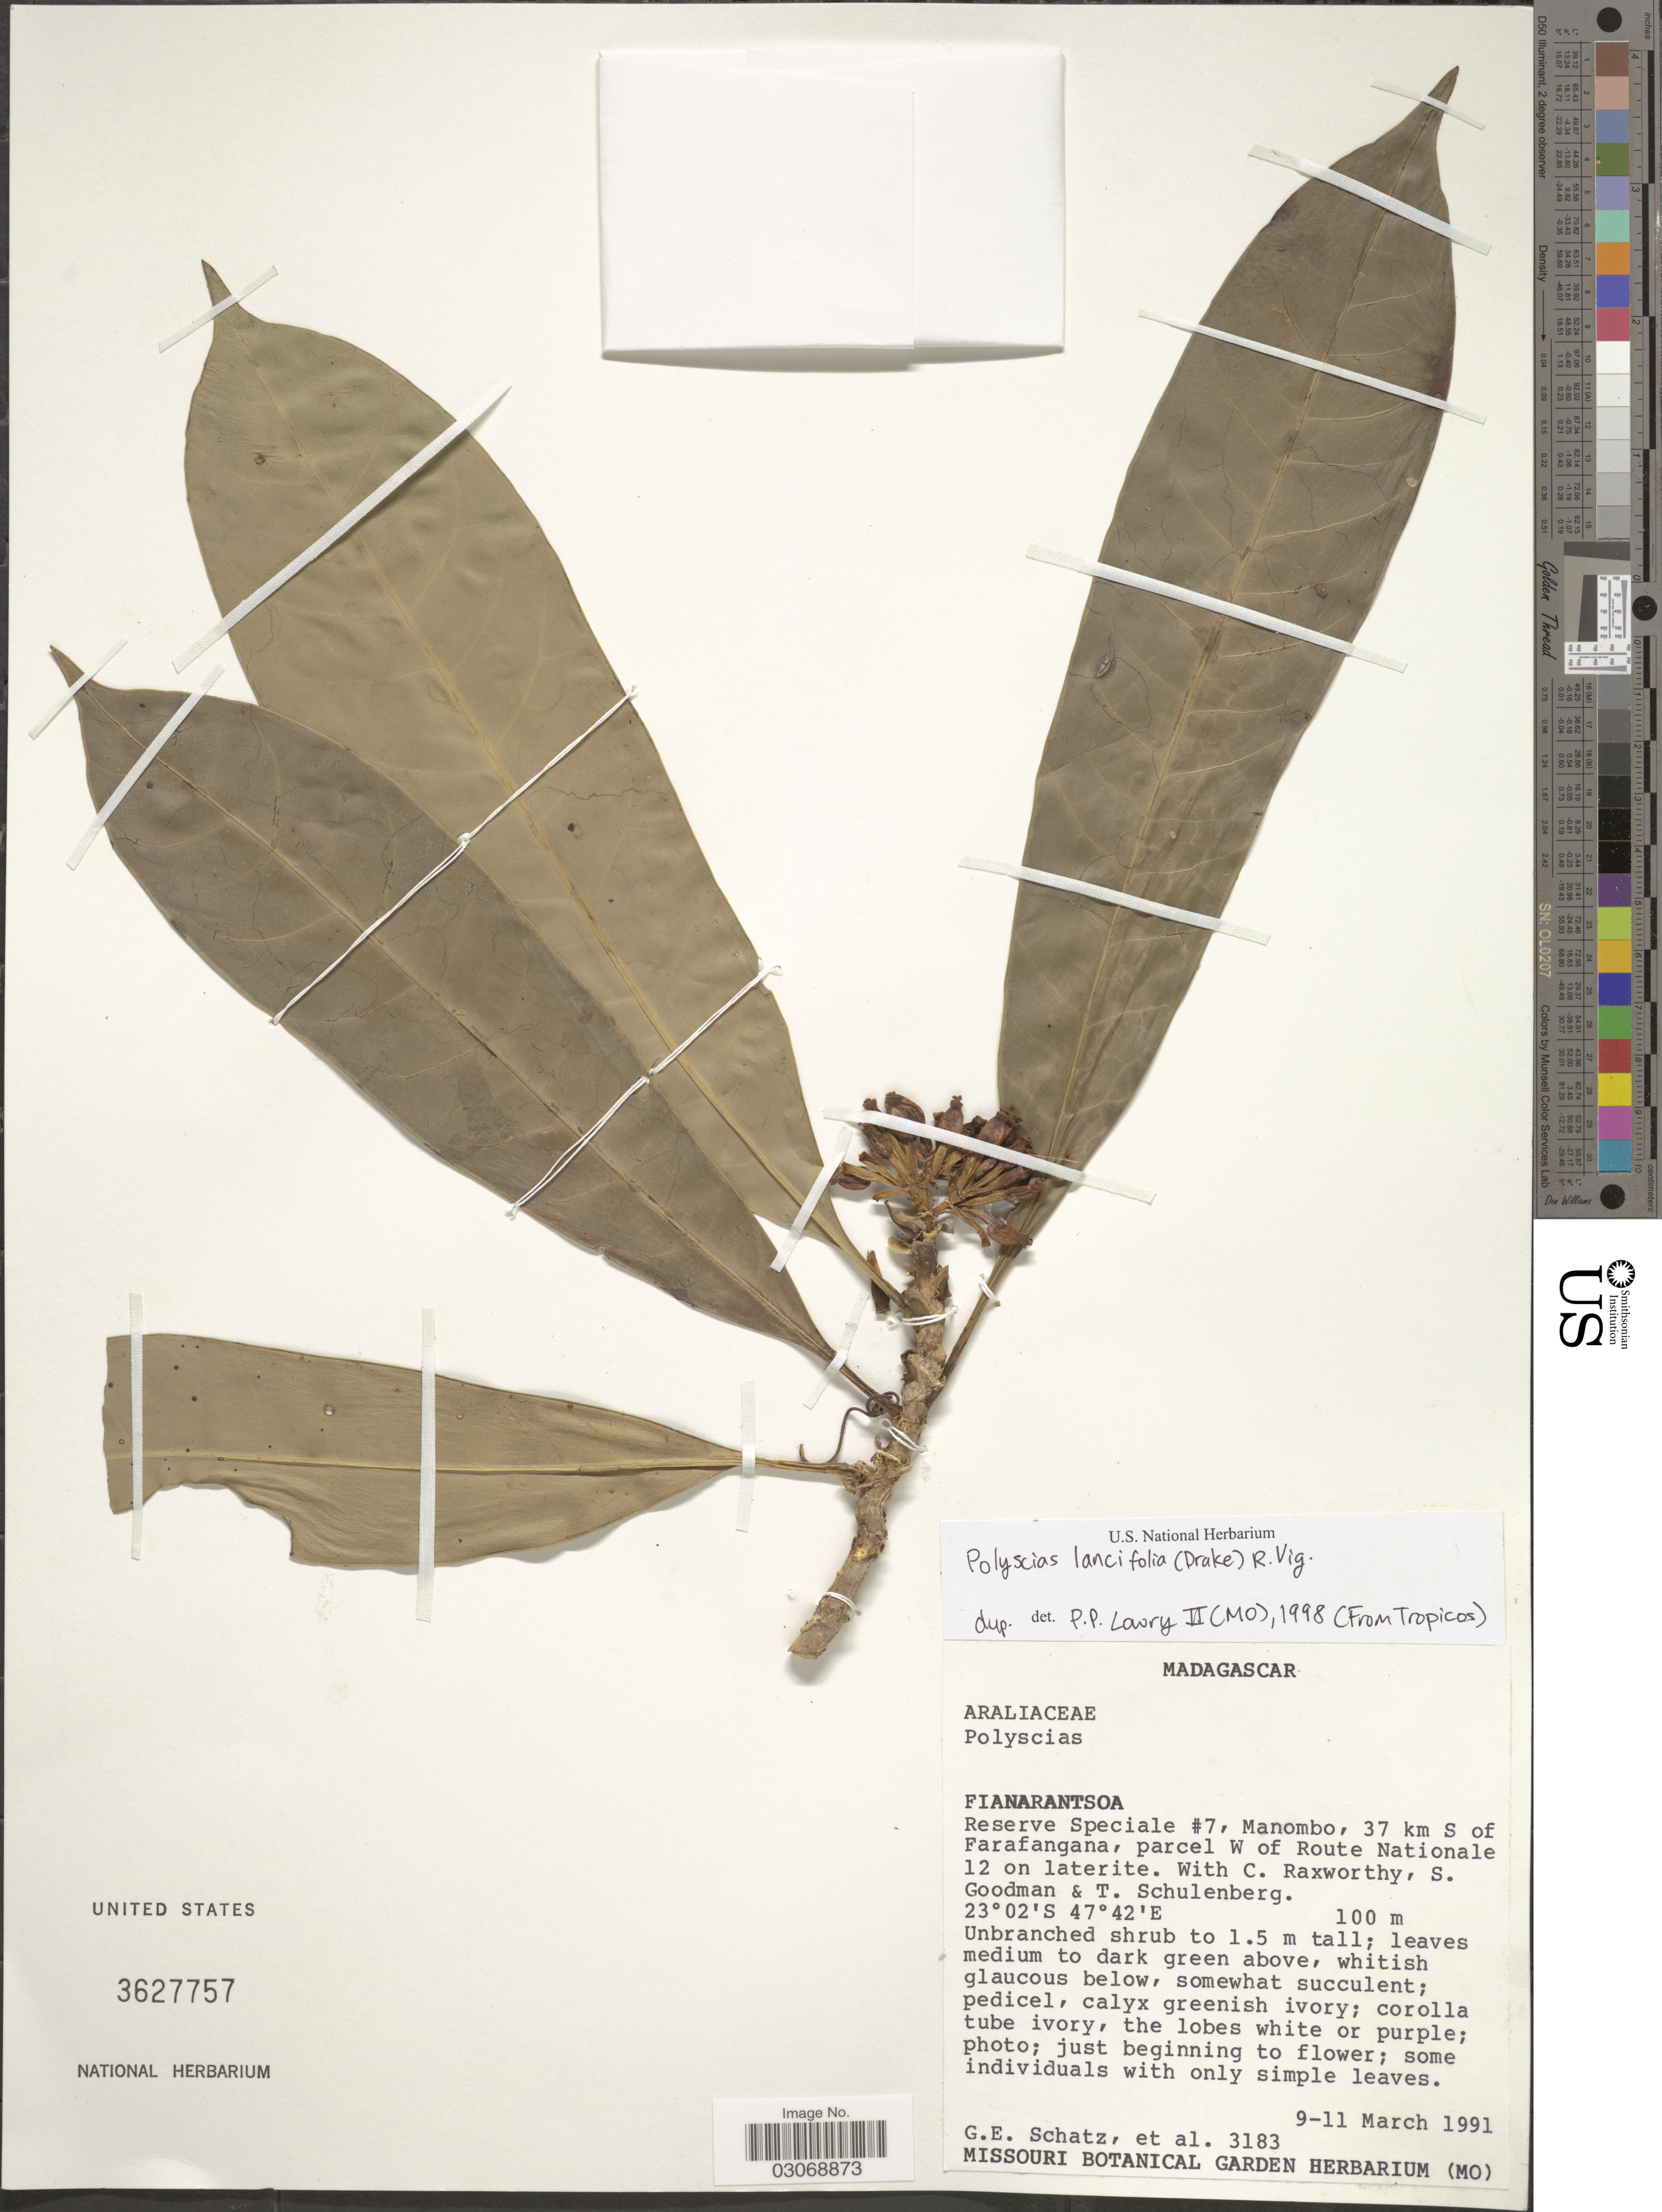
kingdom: Plantae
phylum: Tracheophyta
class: Magnoliopsida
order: Apiales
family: Araliaceae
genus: Polyscias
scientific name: Polyscias lancifolia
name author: (Drake) R. Vig.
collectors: G. Schatz, C. Raxworthy, S. Goodman & T. Schulenberg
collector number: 3183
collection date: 1991-03-09/1991-03-11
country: Madagascar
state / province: Atsimo-Atsinanana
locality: Reserve Speciale #7, Manobo, 37 km S of Farafangana, parcel W of Route Nationale 12 on laterite.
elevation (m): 100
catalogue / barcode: US 3627757